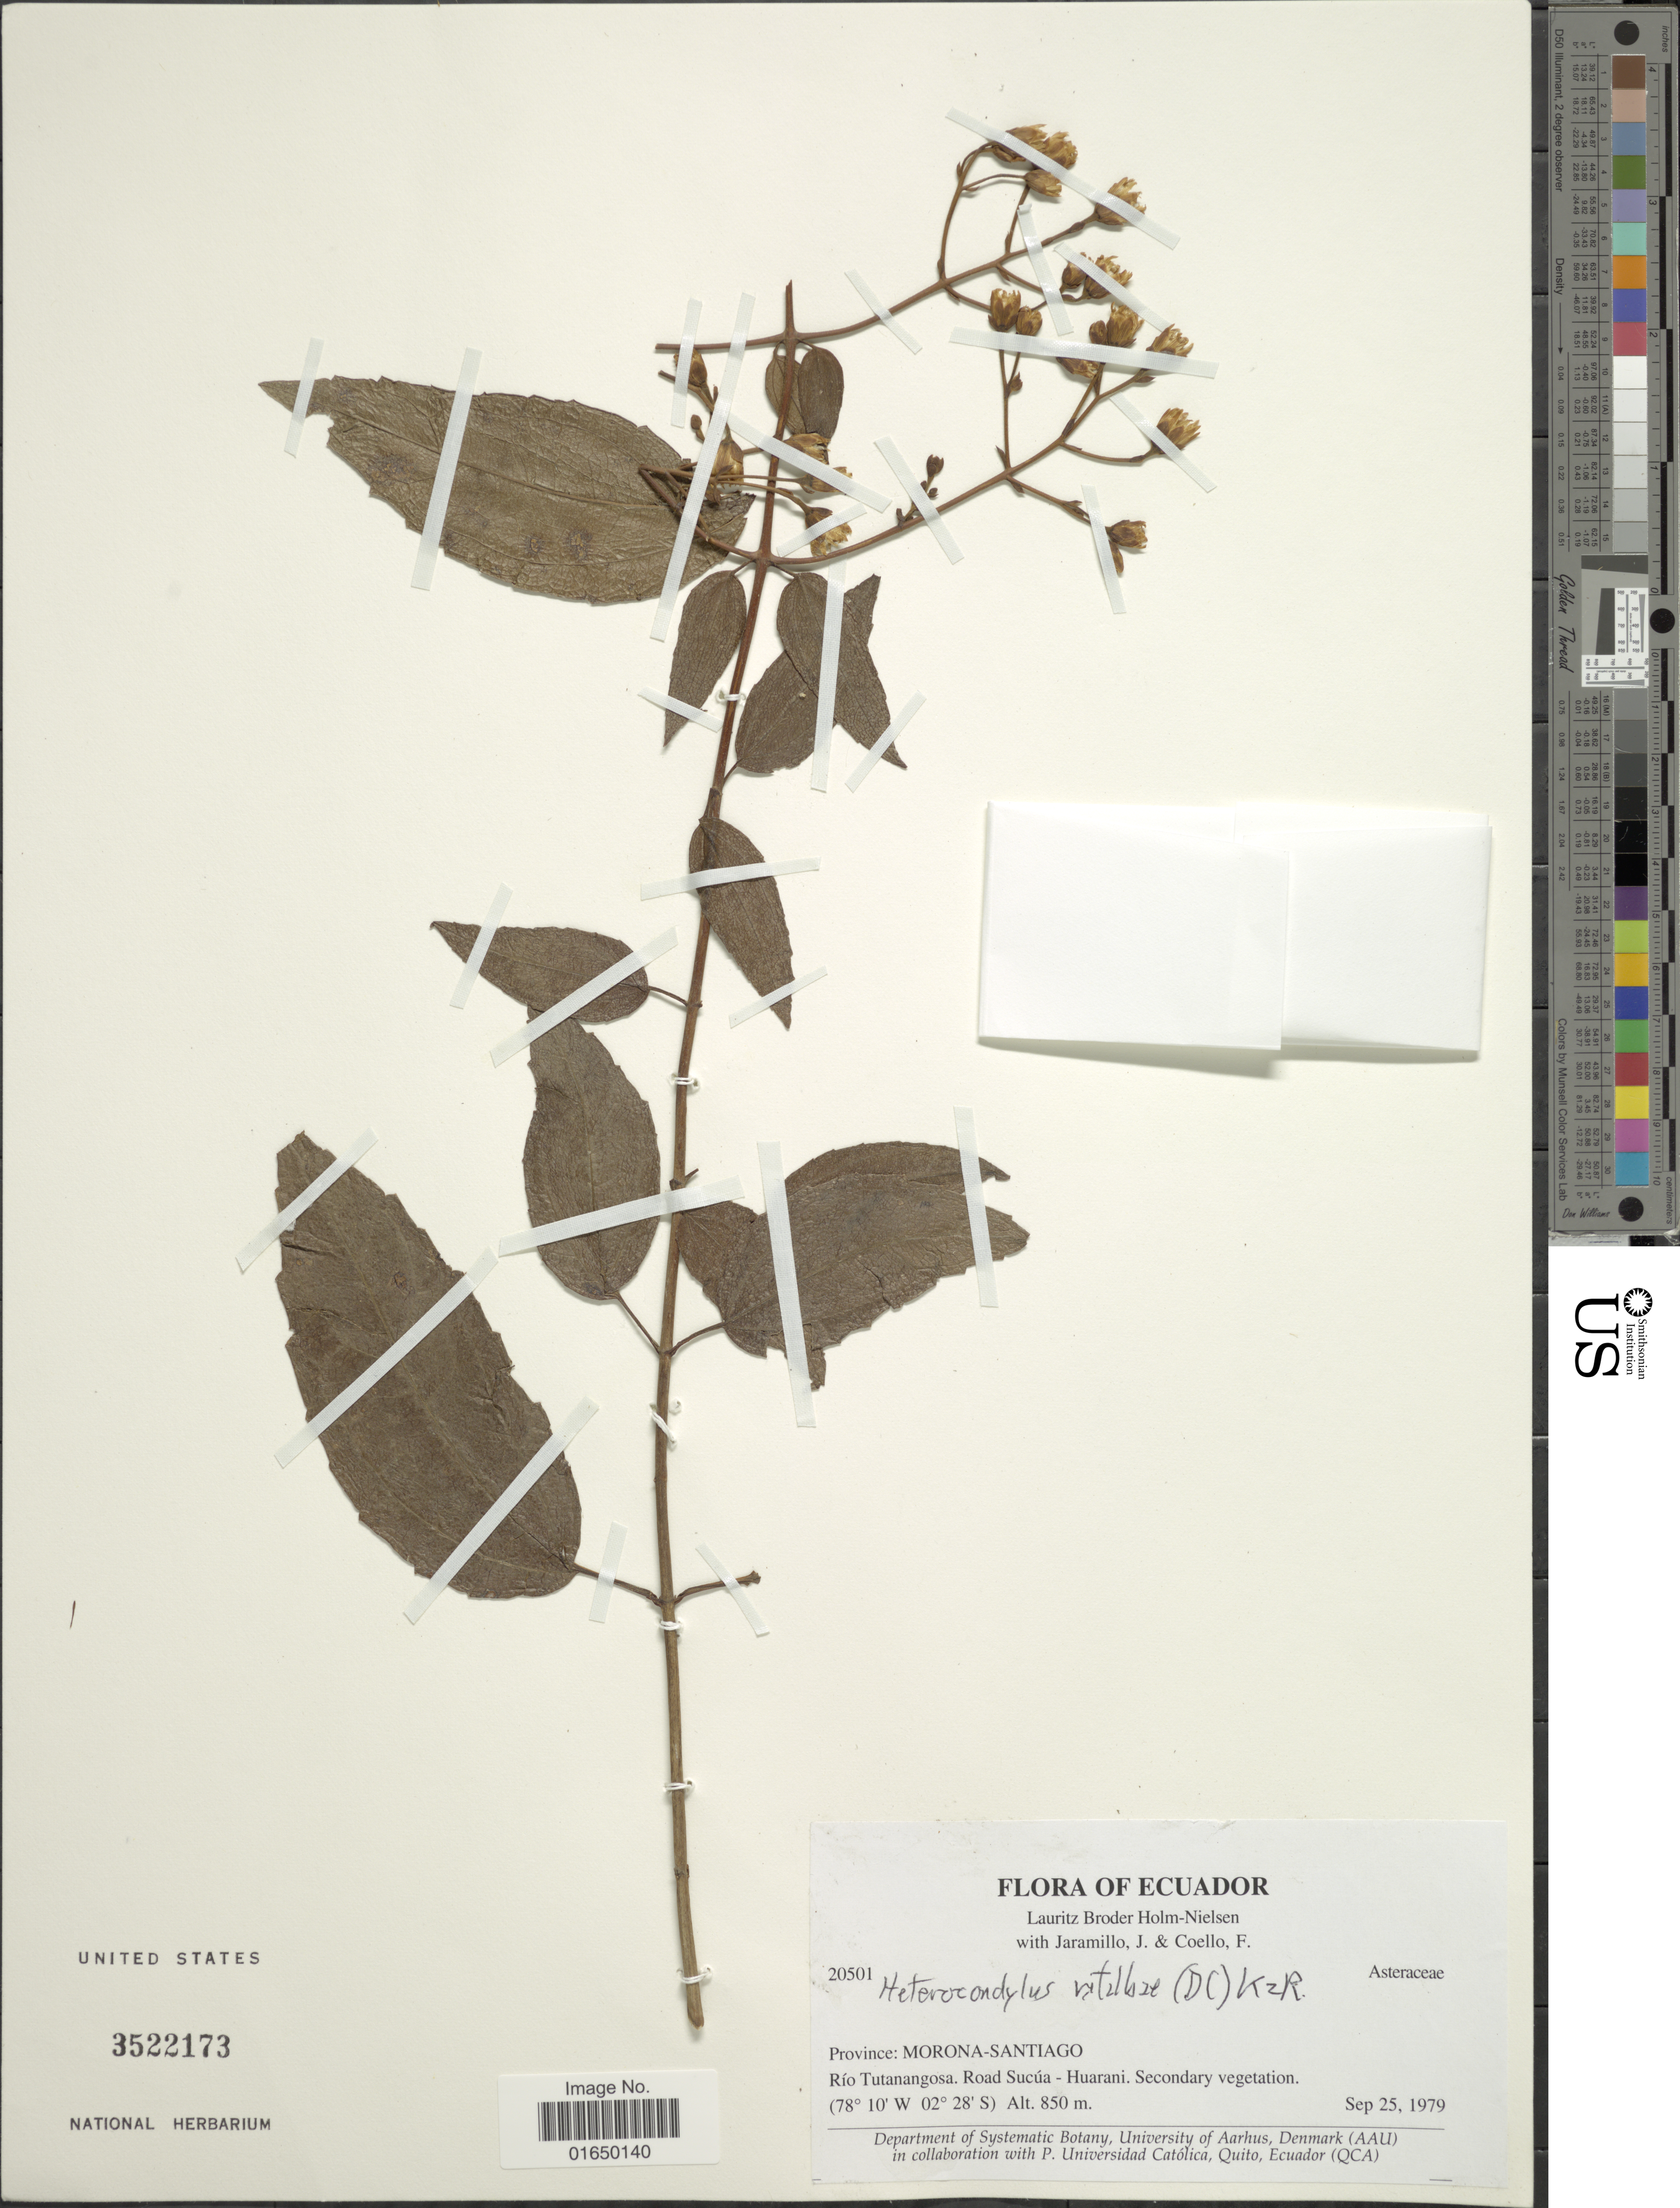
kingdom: Plantae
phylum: Tracheophyta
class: Magnoliopsida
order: Asterales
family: Asteraceae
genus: Heterocondylus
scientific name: Heterocondylus vitalbae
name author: (DC.) R.M. King & H. Rob.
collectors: L. B. Holm-Nielsen, J. Jaramillo & F. Coello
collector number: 20501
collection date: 1979-09-25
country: Ecuador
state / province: Morona-Santiago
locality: Río Tutanangos. Road Sucúa - Huarani. Secondary vegetation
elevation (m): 850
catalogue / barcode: US 3522173